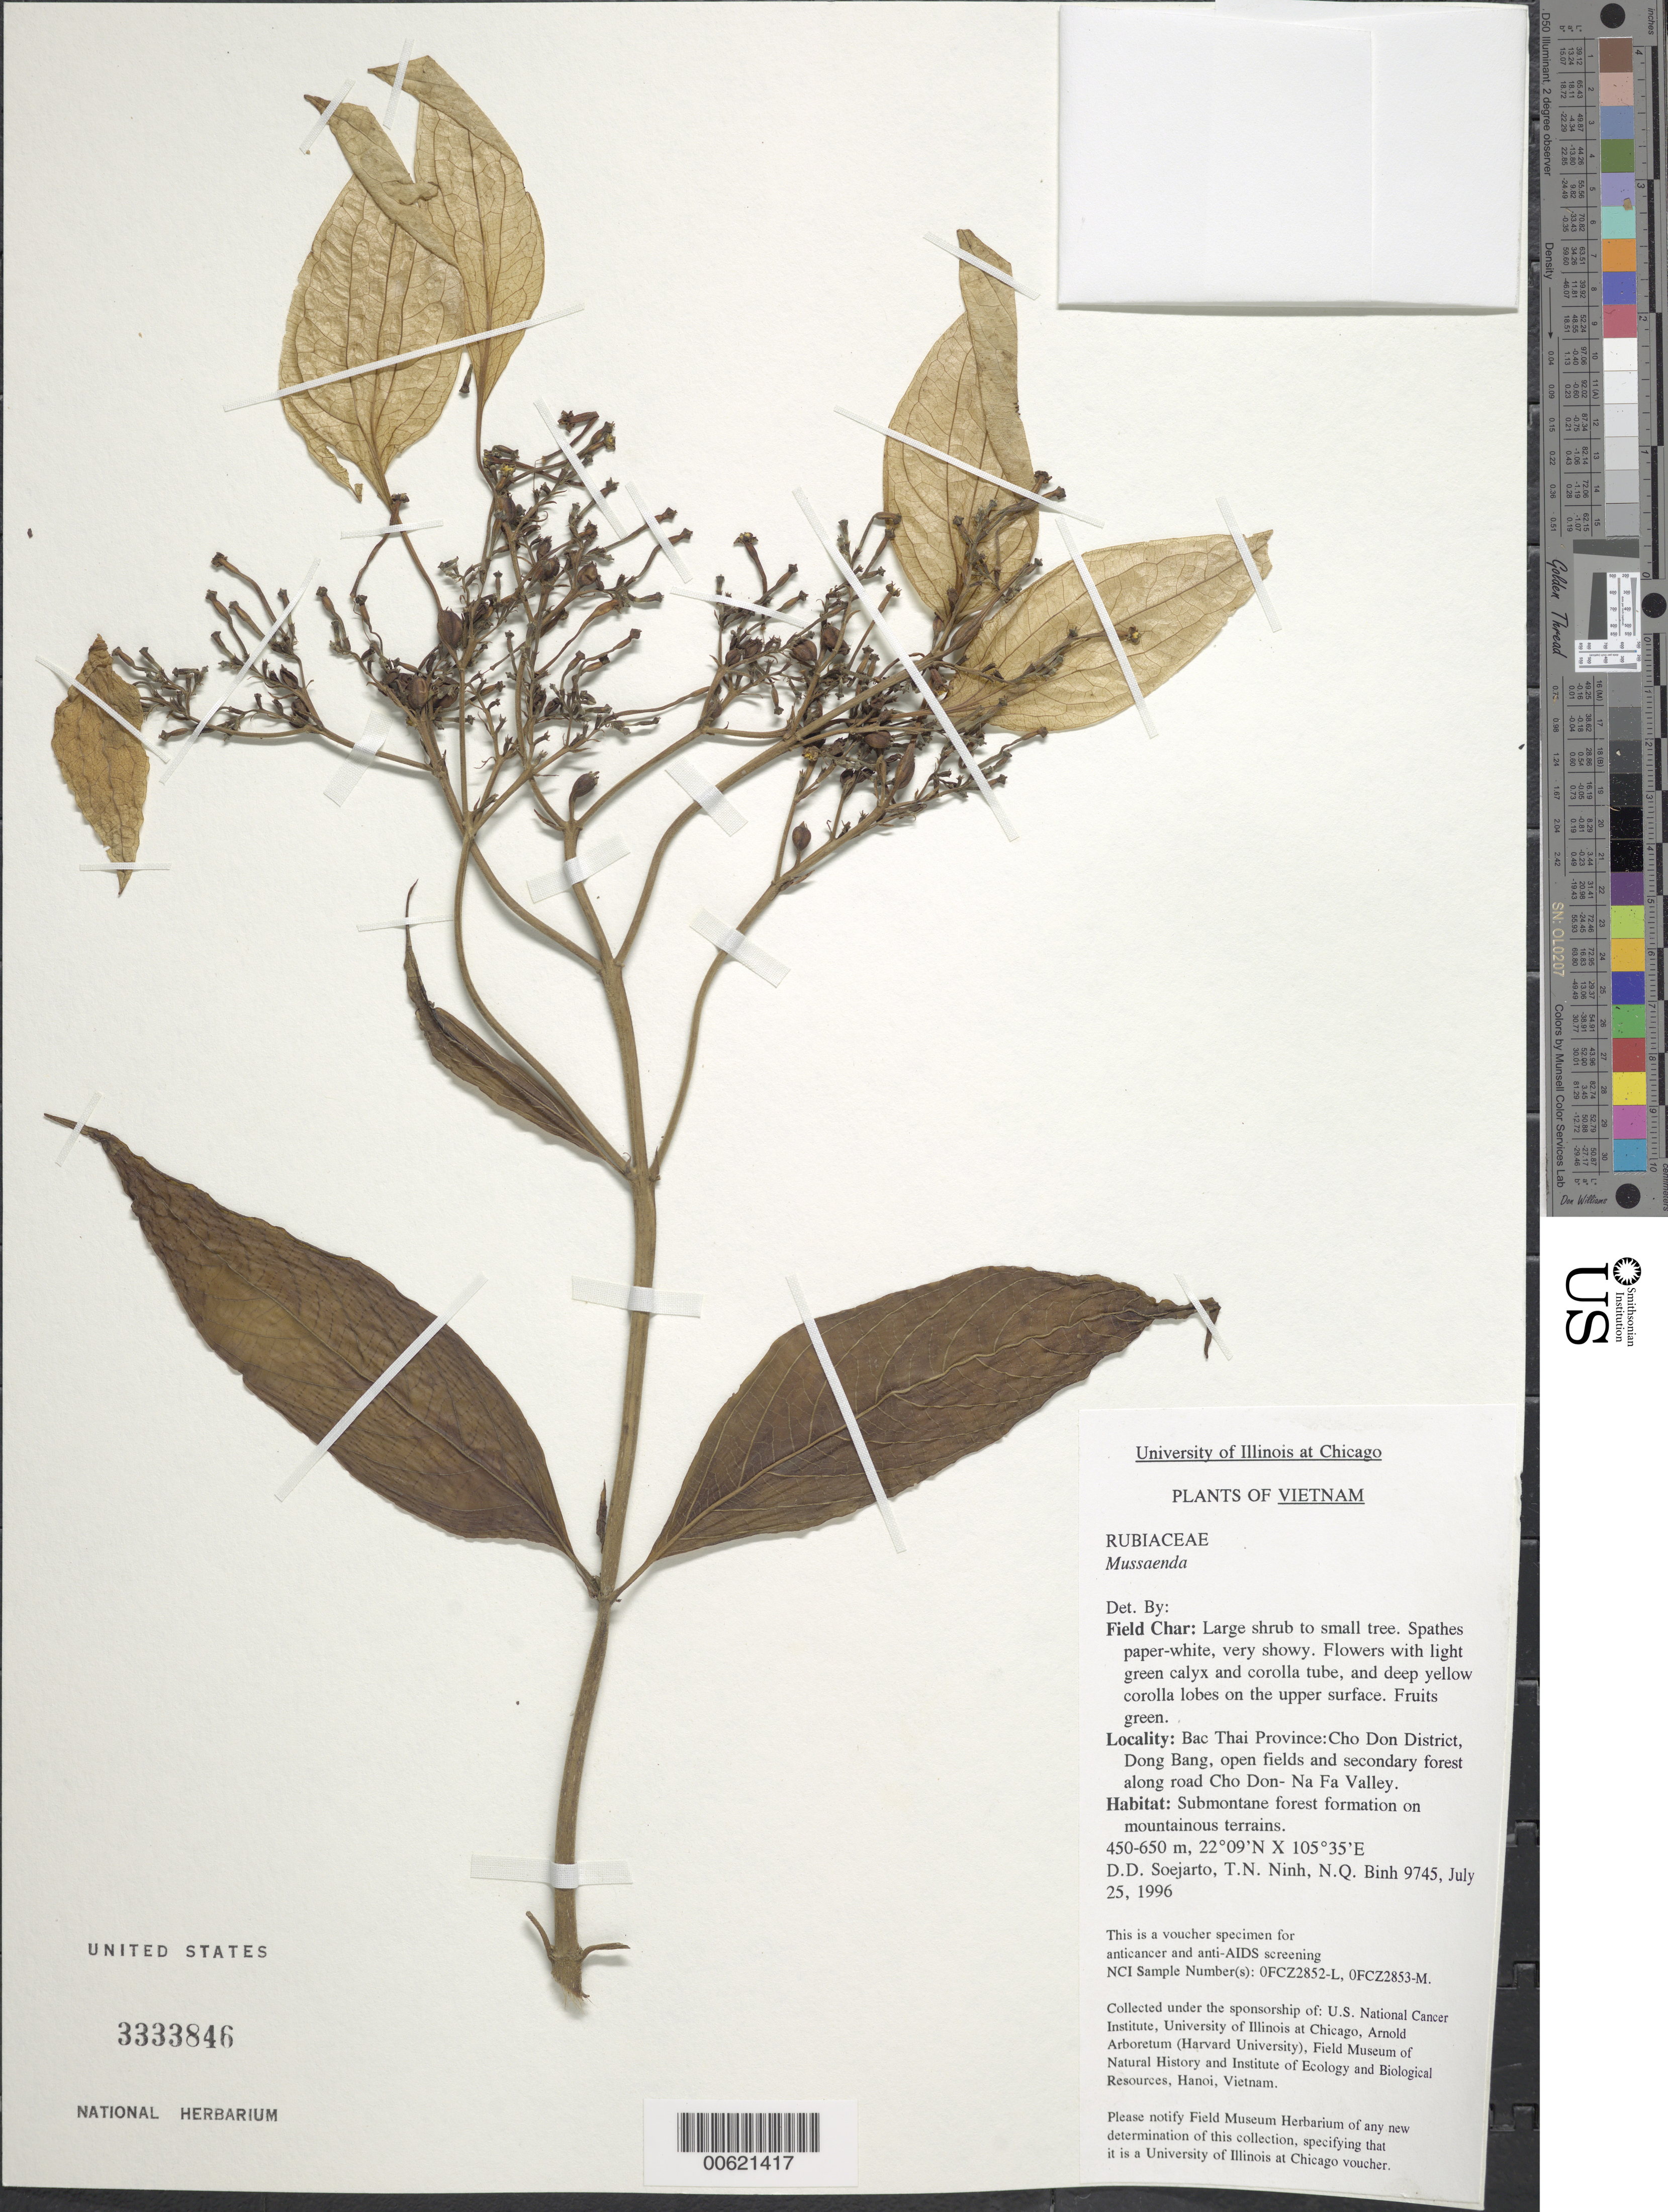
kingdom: Plantae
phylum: Tracheophyta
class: Magnoliopsida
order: Gentianales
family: Rubiaceae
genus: Mussaenda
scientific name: Mussaenda sp.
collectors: T. N. Ninh & N. Binh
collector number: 9745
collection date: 1996-07-25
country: Taiwan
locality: Bac Thai Province: Cho Don District. Dong Bang, open fields and secondary forest along road Cho Don - Na Fa Valley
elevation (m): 450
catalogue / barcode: US 3333846